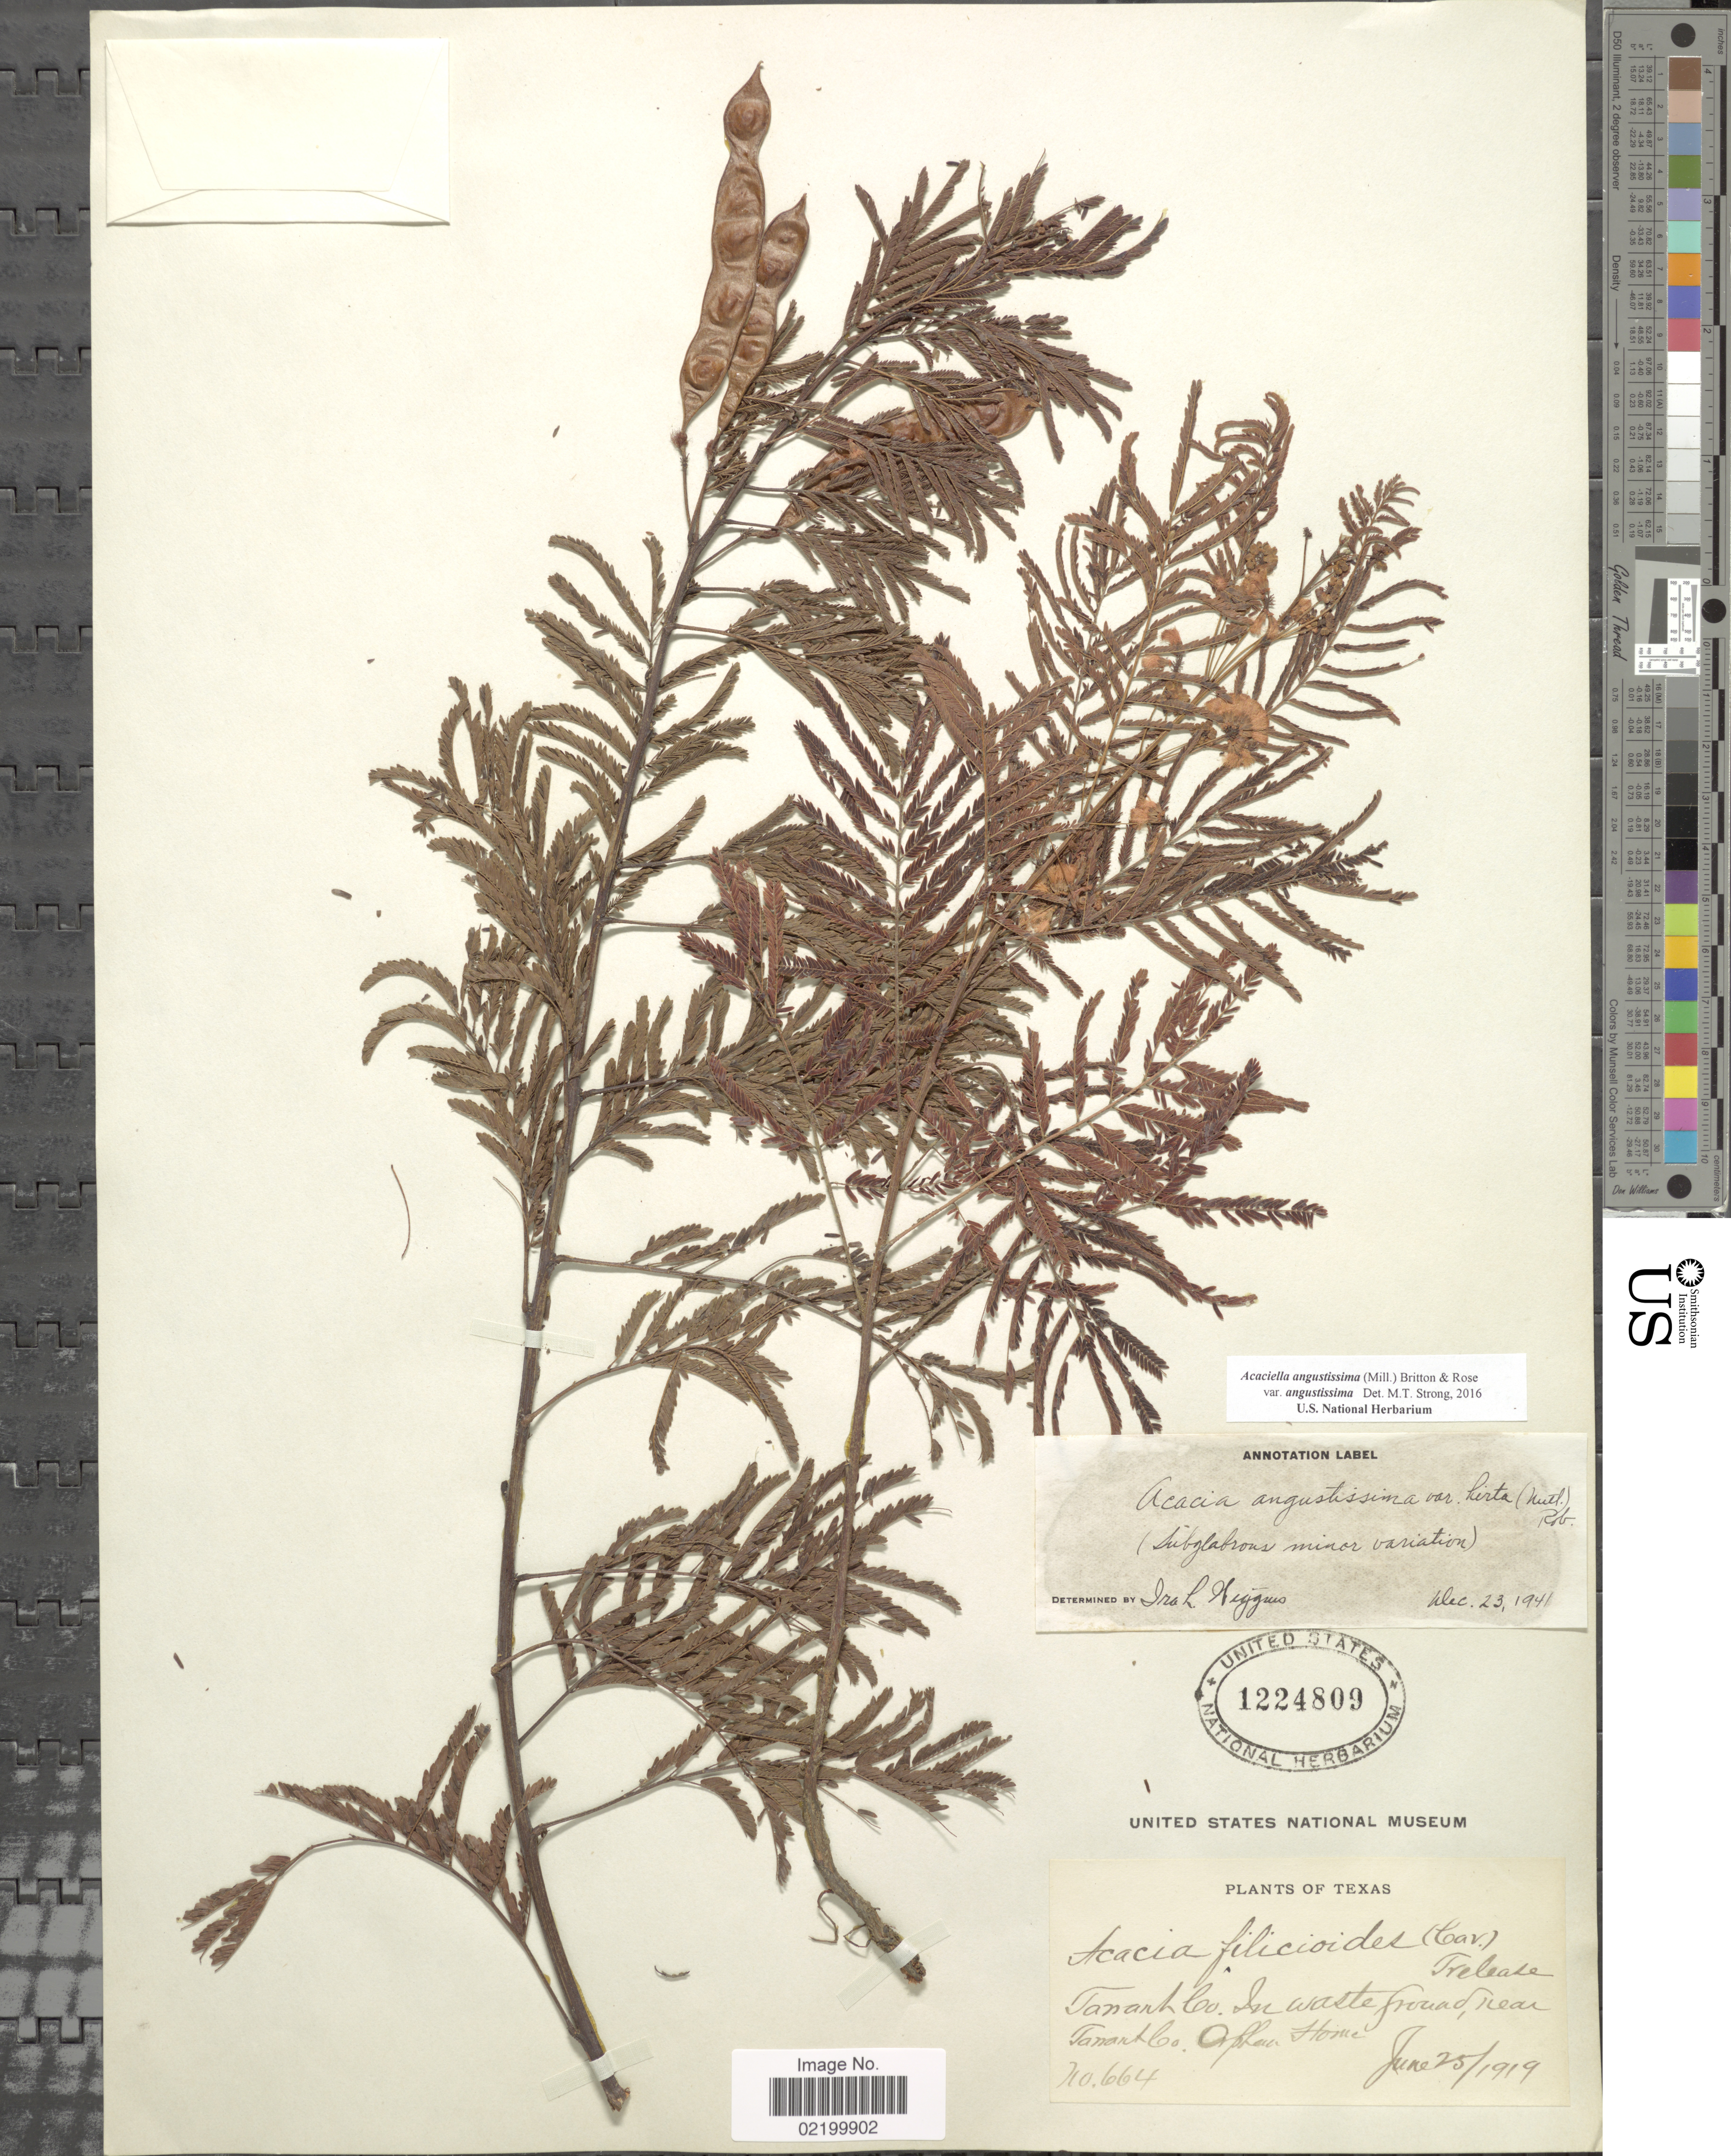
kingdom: Plantae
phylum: Tracheophyta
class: Magnoliopsida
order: Fabales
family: Fabaceae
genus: Acaciella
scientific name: Acaciella angustissima var. angustissima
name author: (Mill.) Britton & Rose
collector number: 664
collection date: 1919-06-25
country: United States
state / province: Texas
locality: Tanarh Co. In waste found, near Tanarh Co. Orphan Home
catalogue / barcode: US 1224809